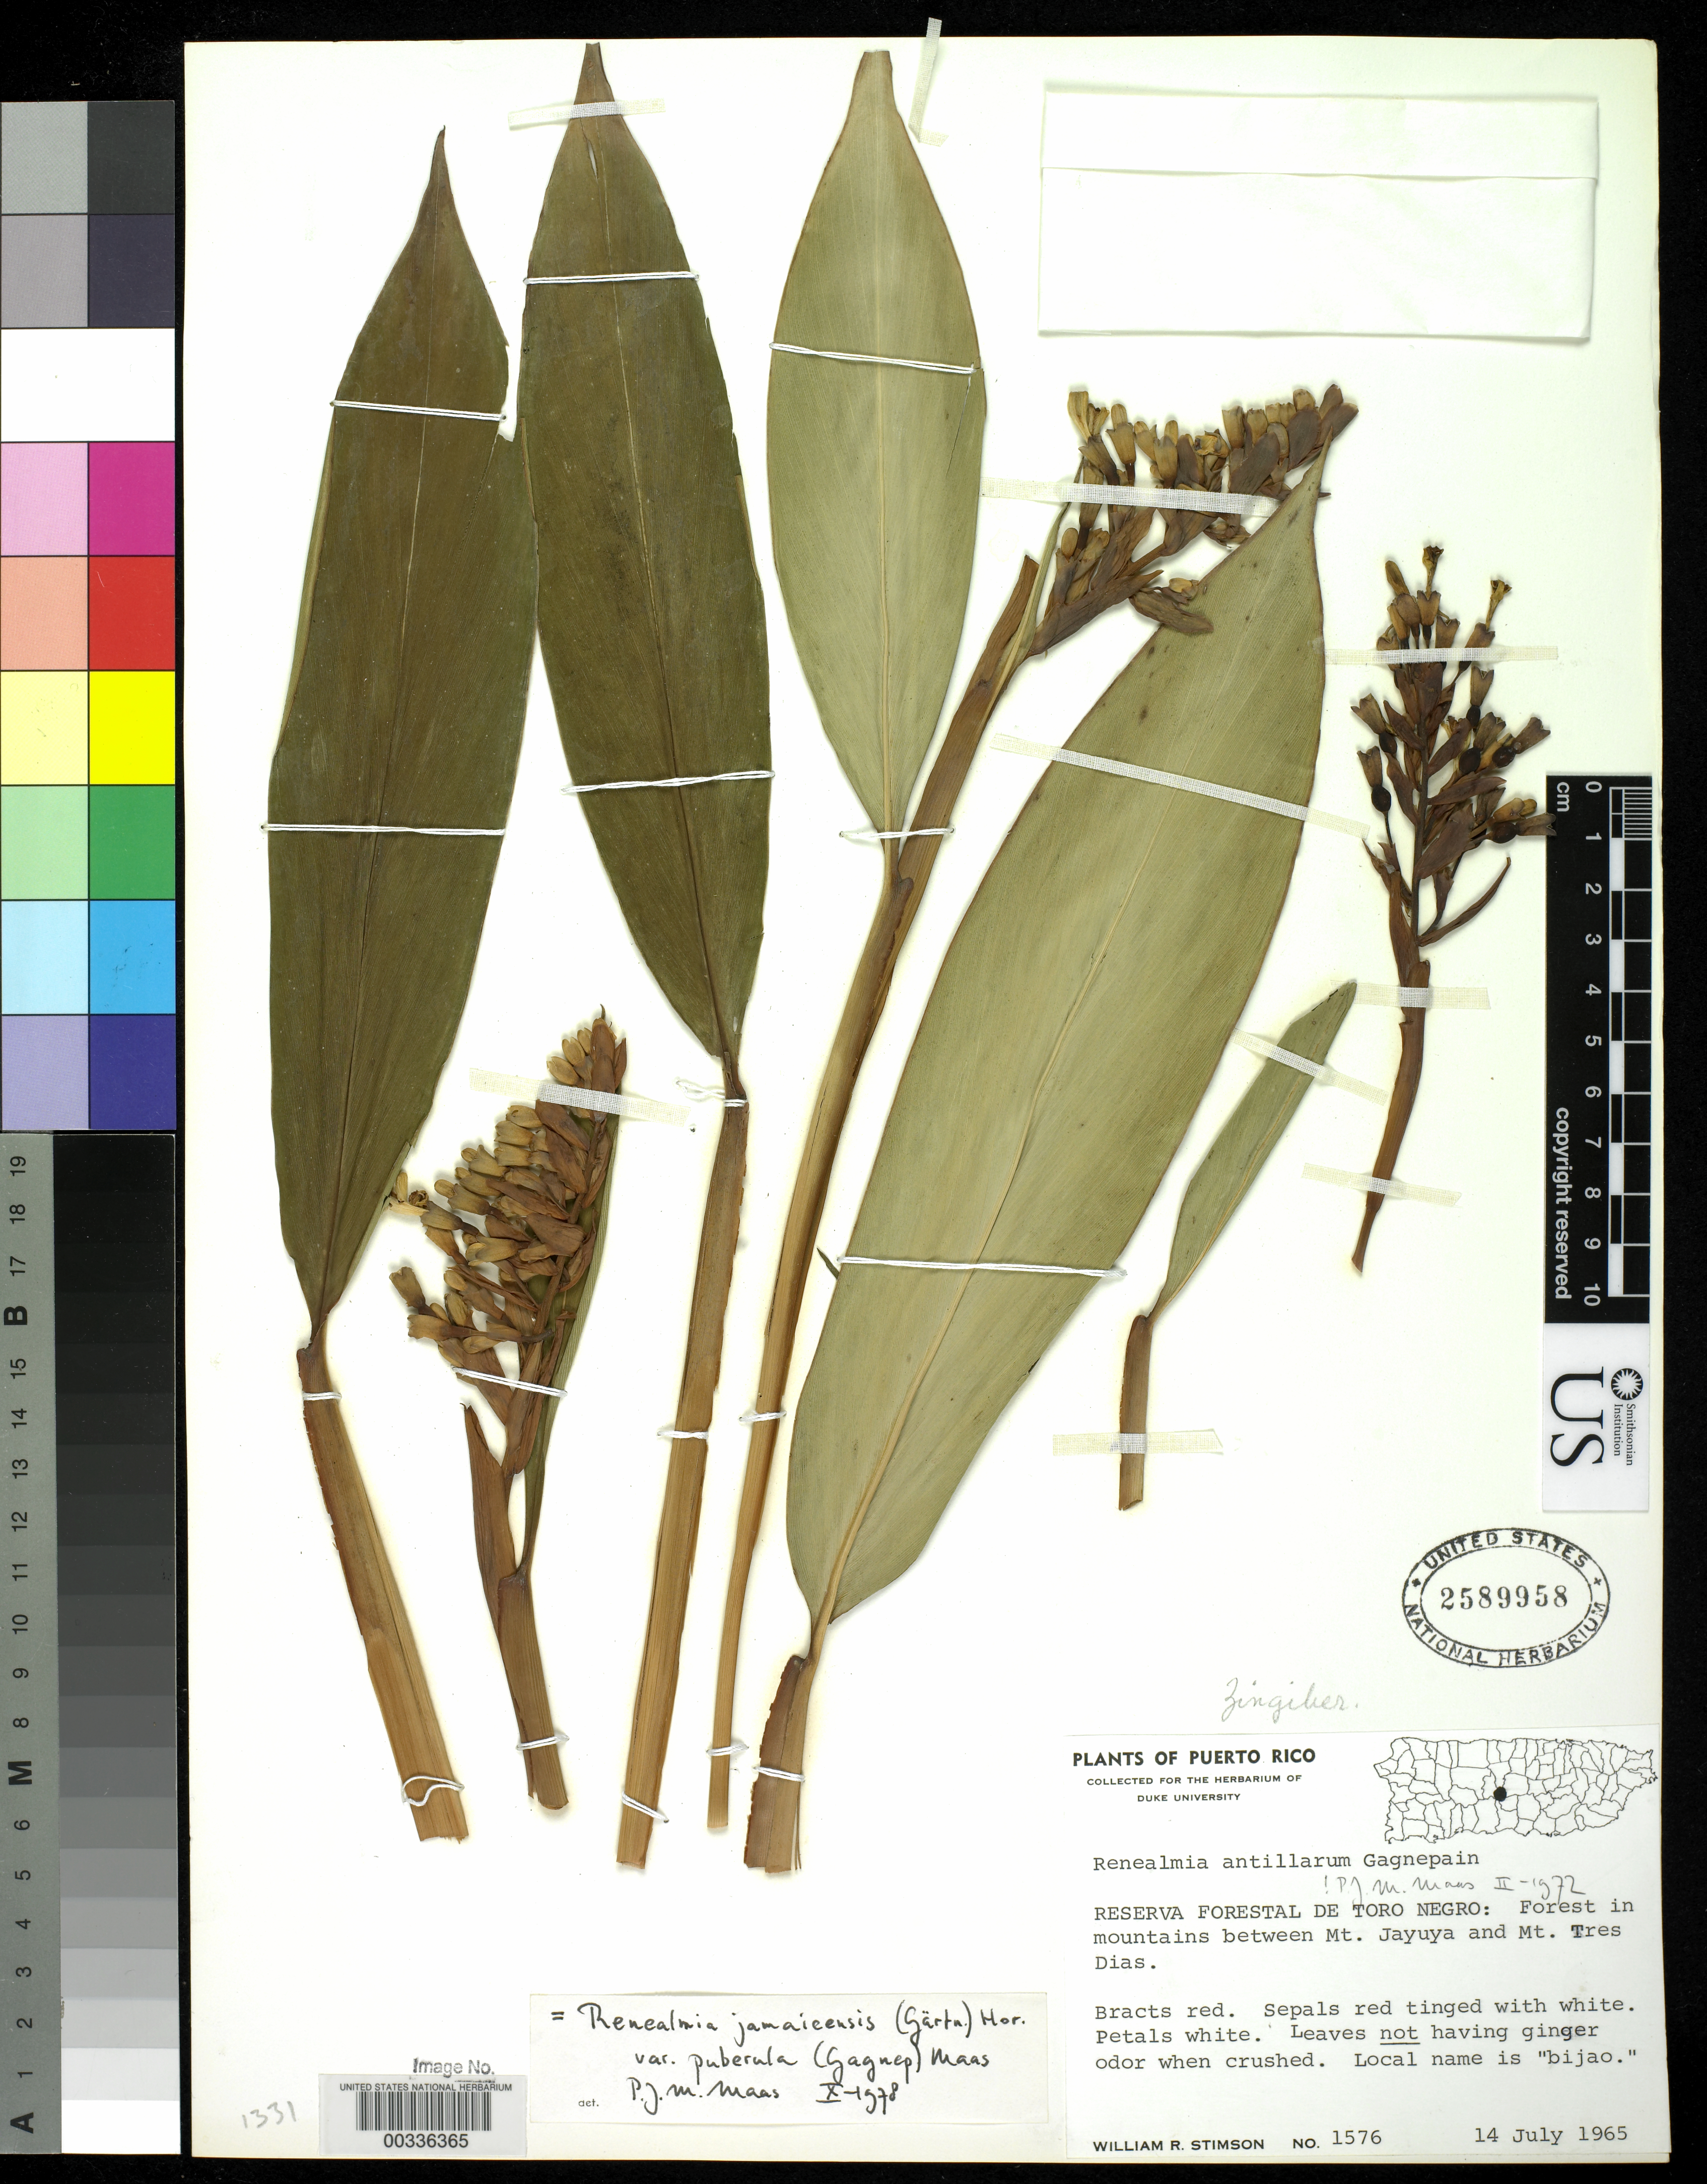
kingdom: Plantae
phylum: Tracheophyta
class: Liliopsida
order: Zingiberales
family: Zingiberaceae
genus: Renealmia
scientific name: Renealmia jamaicensis var. puberula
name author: (Gagnep.) Maas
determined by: Maas, Paul J. M.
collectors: W. R. Stimson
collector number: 1576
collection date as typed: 14 Jul 1965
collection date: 1965-07-14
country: Puerto Rico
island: Greater Antilles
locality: Reserva forestal de toro negro: forest in mountains between mt jayuya and mt tres dias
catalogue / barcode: US 2589958